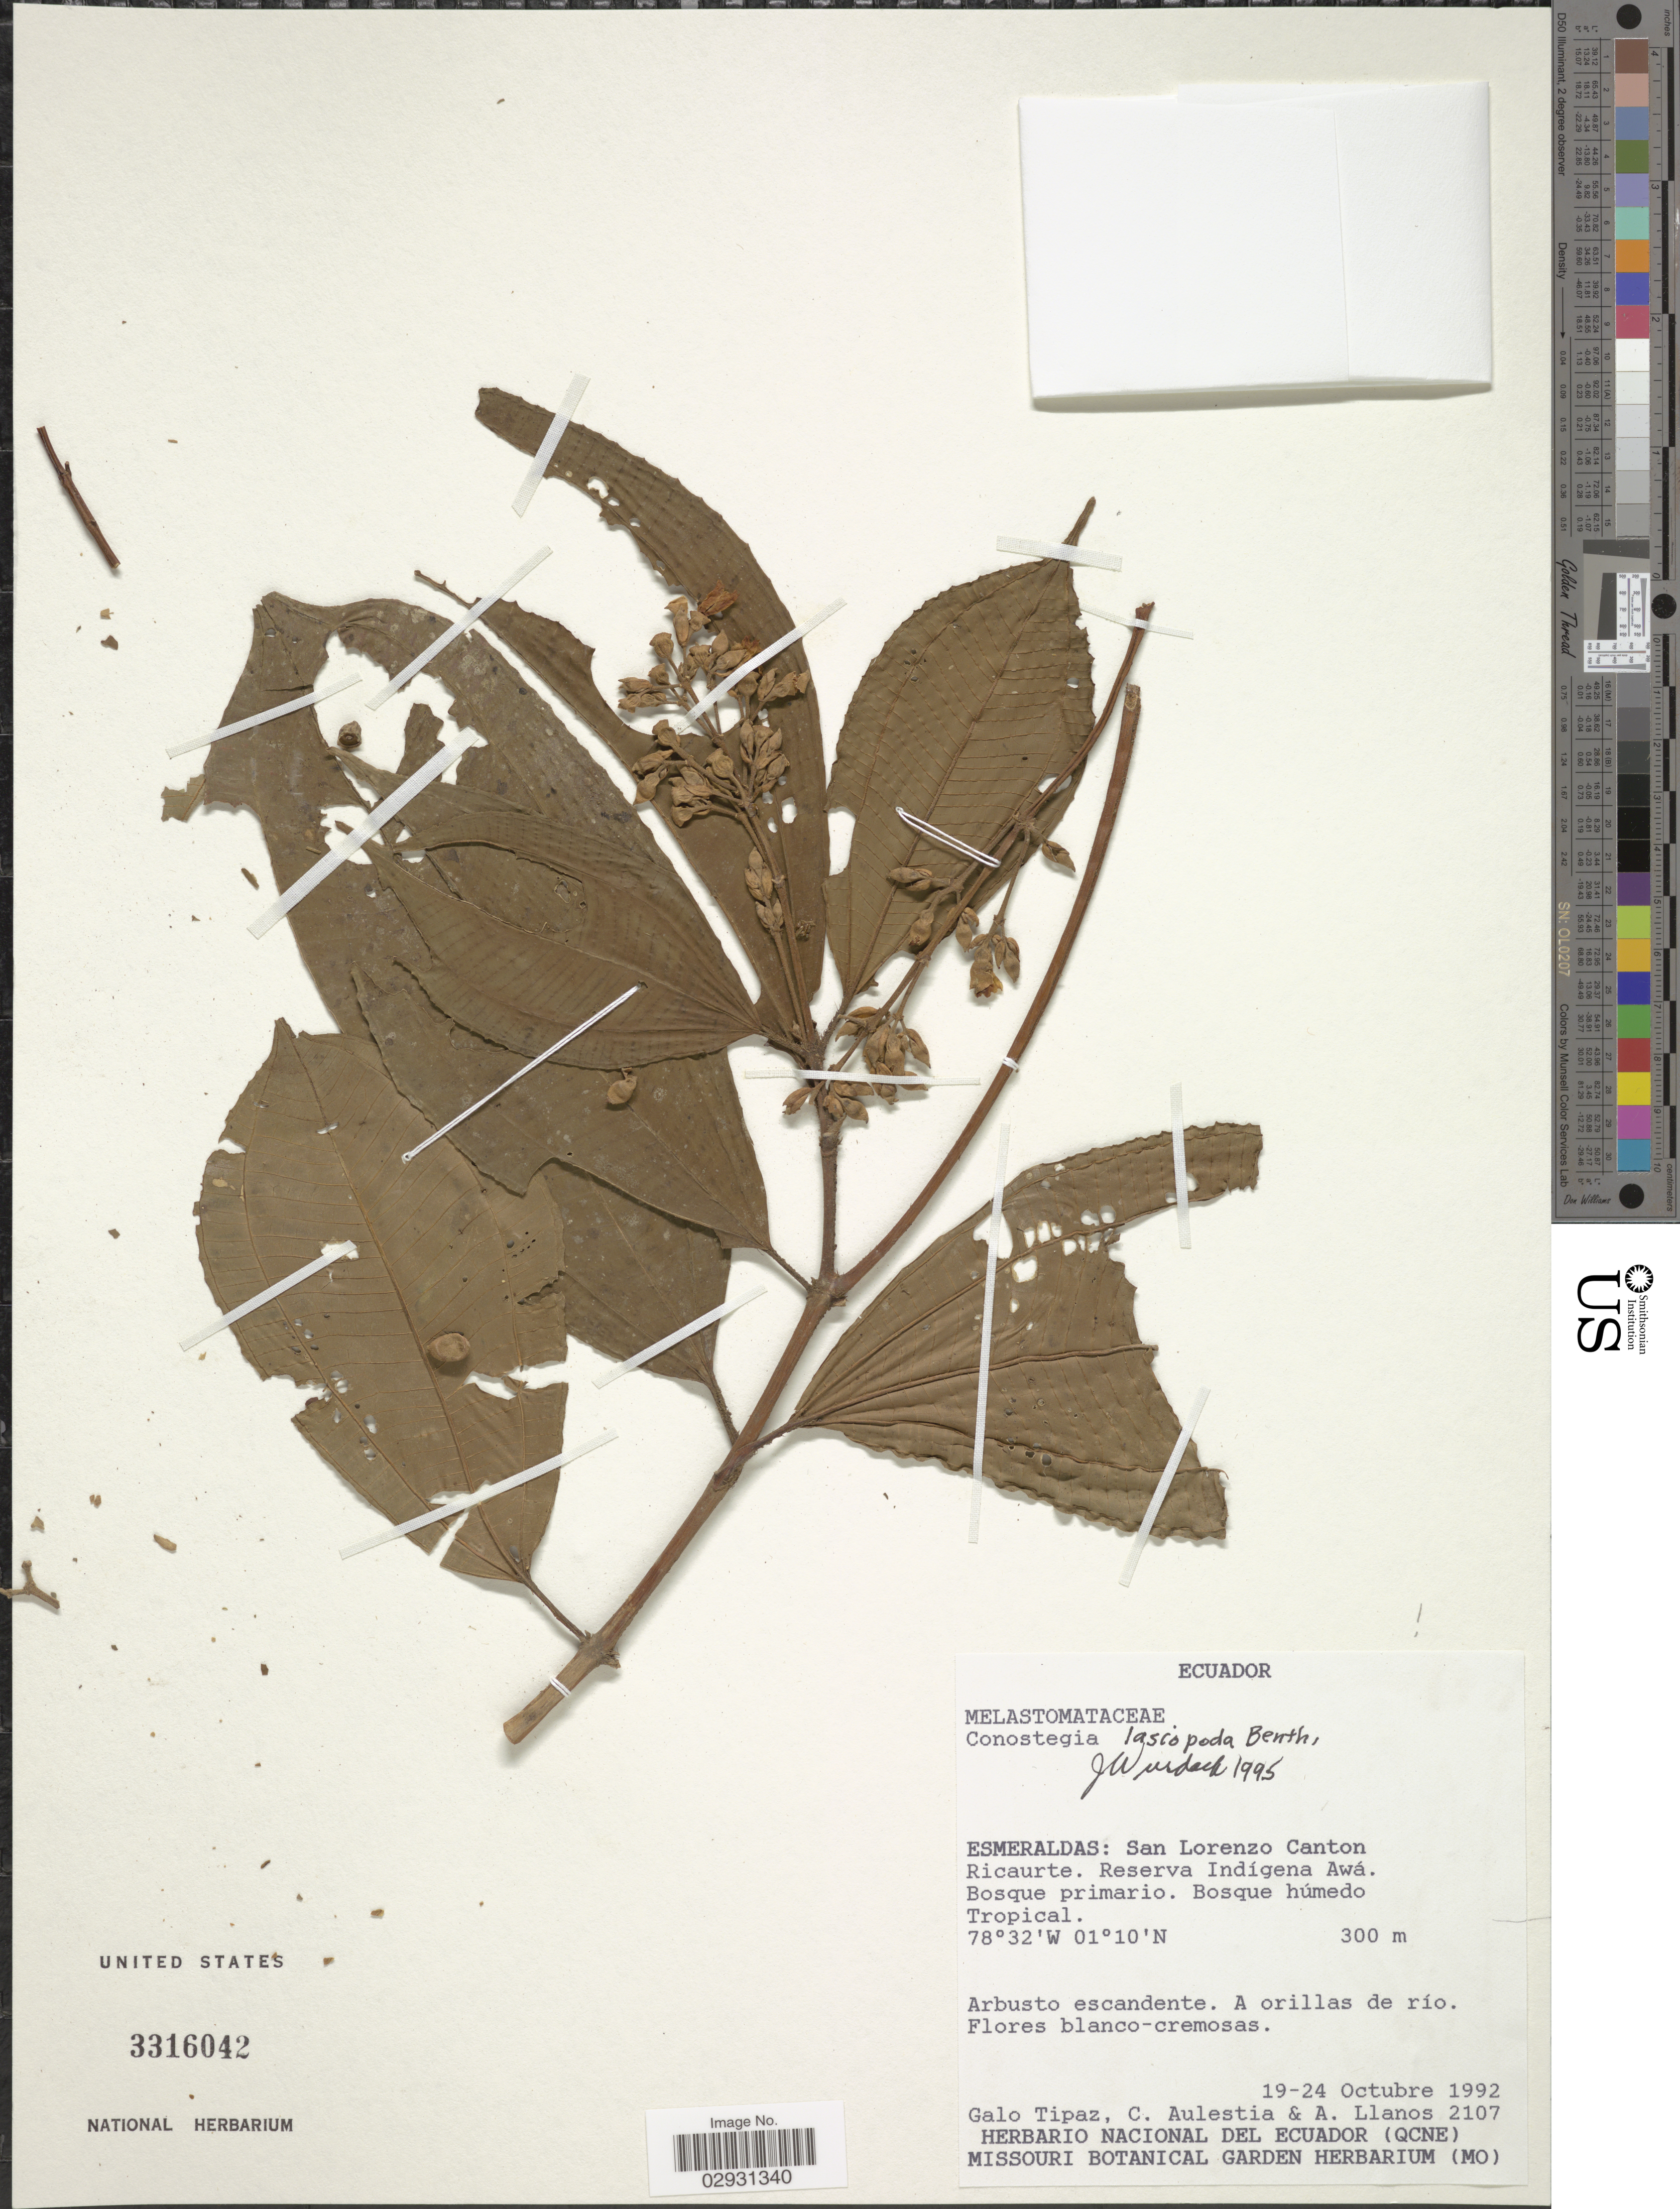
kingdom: Plantae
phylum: Tracheophyta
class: Magnoliopsida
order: Myrtales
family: Melastomataceae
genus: Conostegia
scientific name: Conostegia lasiopoda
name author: Benth.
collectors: G. Tipaz, C. Aulestia & A. Llanos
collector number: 2107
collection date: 1992-10-19/1992-10-24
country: Ecuador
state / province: Esmeraldas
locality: San Lorenzo Canton. Ricaurte. Reserva Indígena Awá.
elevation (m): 300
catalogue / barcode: US 3316042